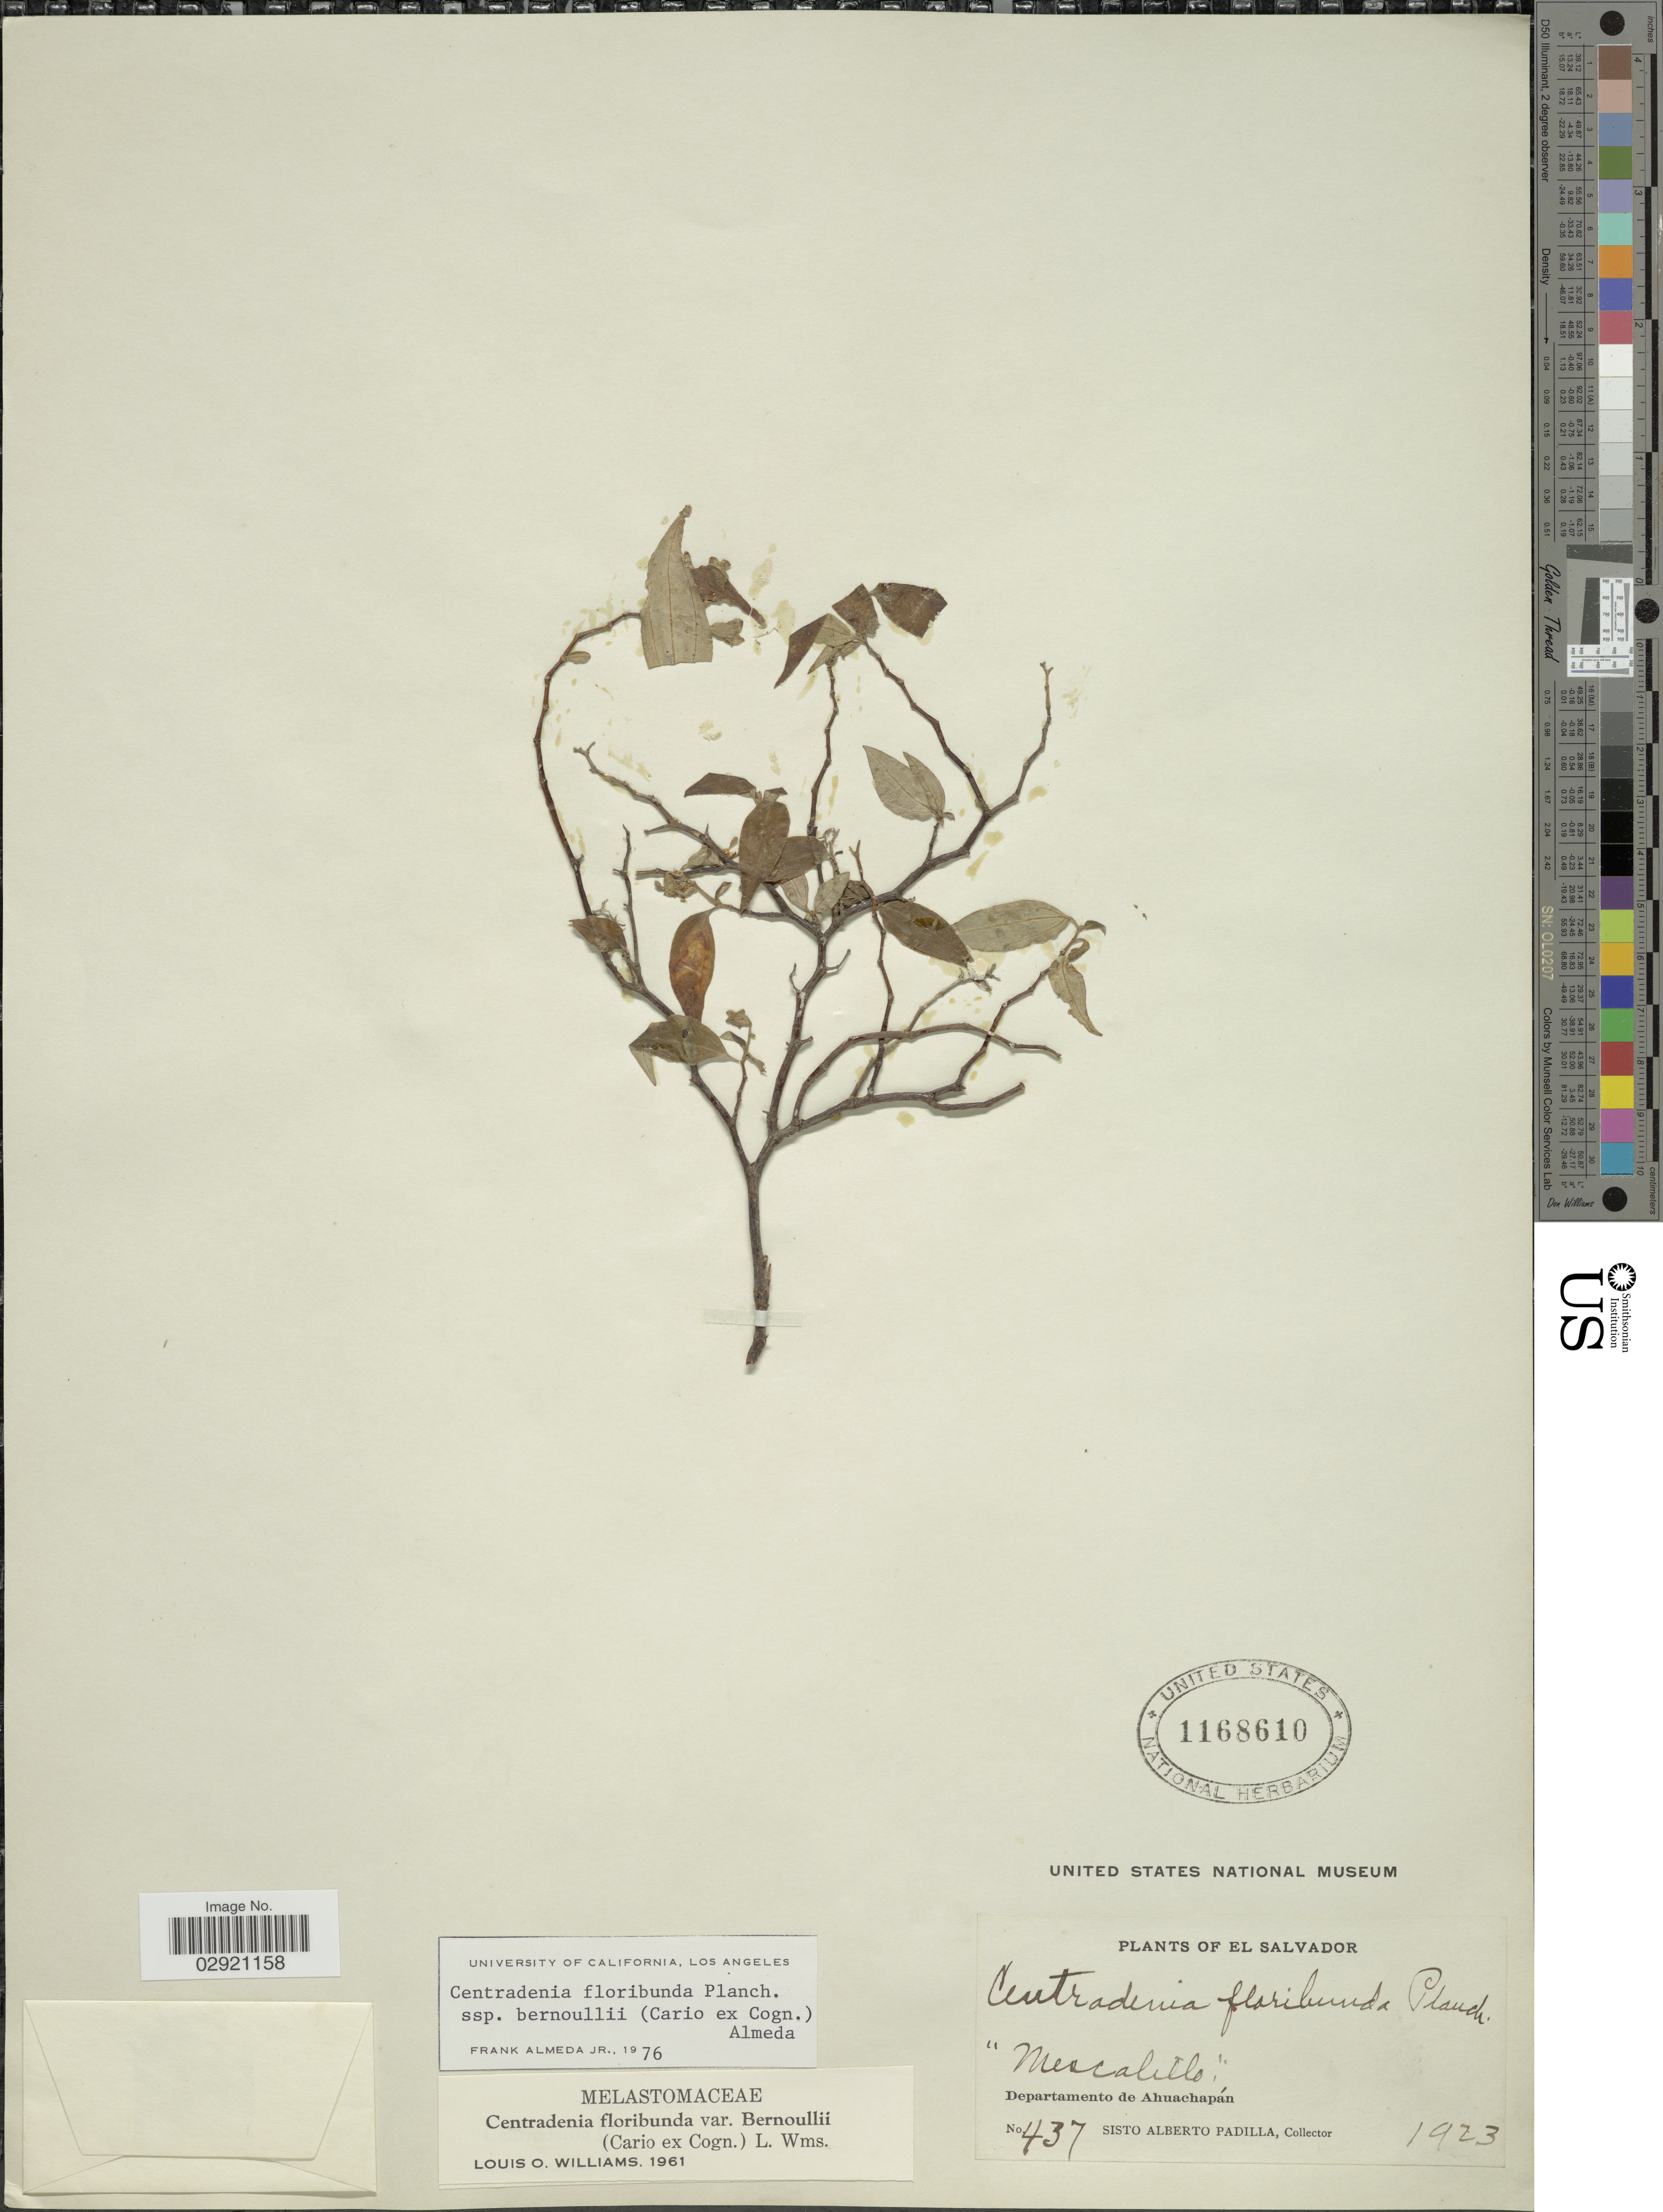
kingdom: Plantae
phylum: Tracheophyta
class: Magnoliopsida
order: Myrtales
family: Melastomataceae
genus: Centradenia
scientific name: Centradenia floribunda subsp. bernoulli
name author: (Cario ex Cogn.) Almeda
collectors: S. A. Padilla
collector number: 437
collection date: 1923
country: El Salvador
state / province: Ahuachapan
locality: Departamento de Ahuachapán.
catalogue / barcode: US 1168610